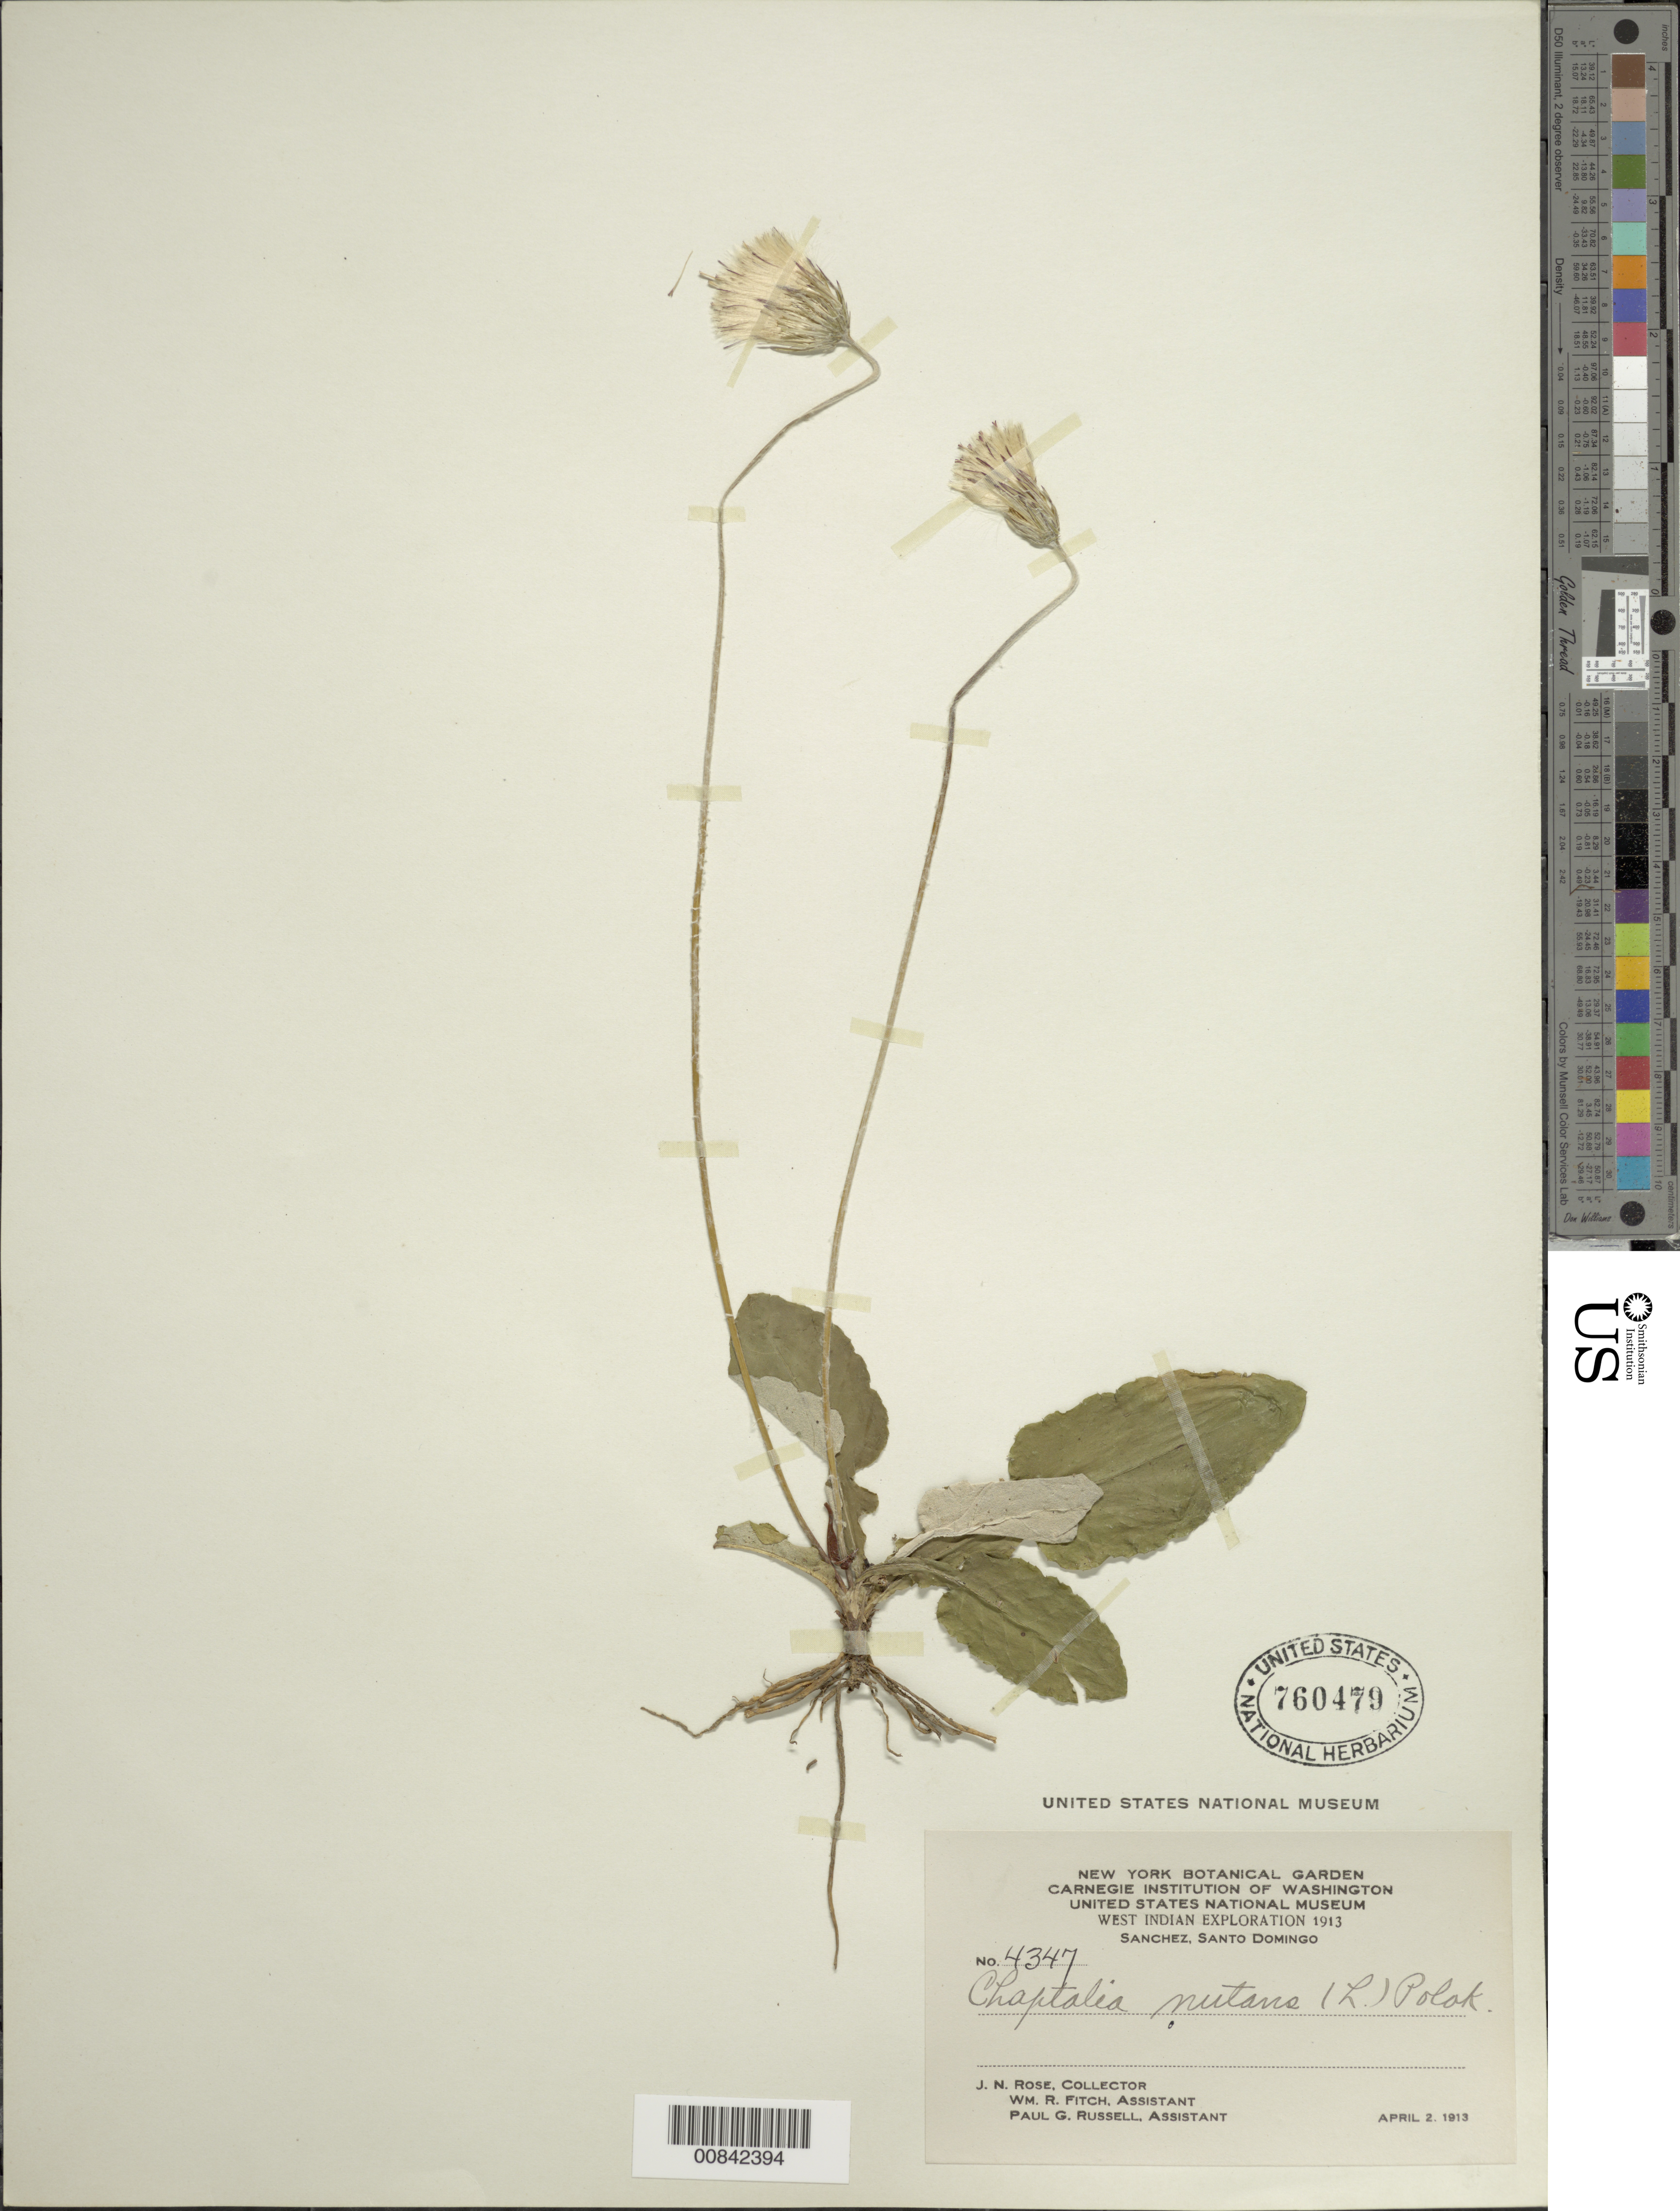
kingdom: Plantae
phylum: Tracheophyta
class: Magnoliopsida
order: Asterales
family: Asteraceae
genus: Chaptalia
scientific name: Chaptalia nutans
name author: (L.) Pol.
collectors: J. N. Rose, W. R. Fitch & P. G. Russell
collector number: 4347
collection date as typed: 02 Apr 1913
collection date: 1913-04-02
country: Dominican Republic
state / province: Sanchez Ramirez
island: Hispaniola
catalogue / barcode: US 760479